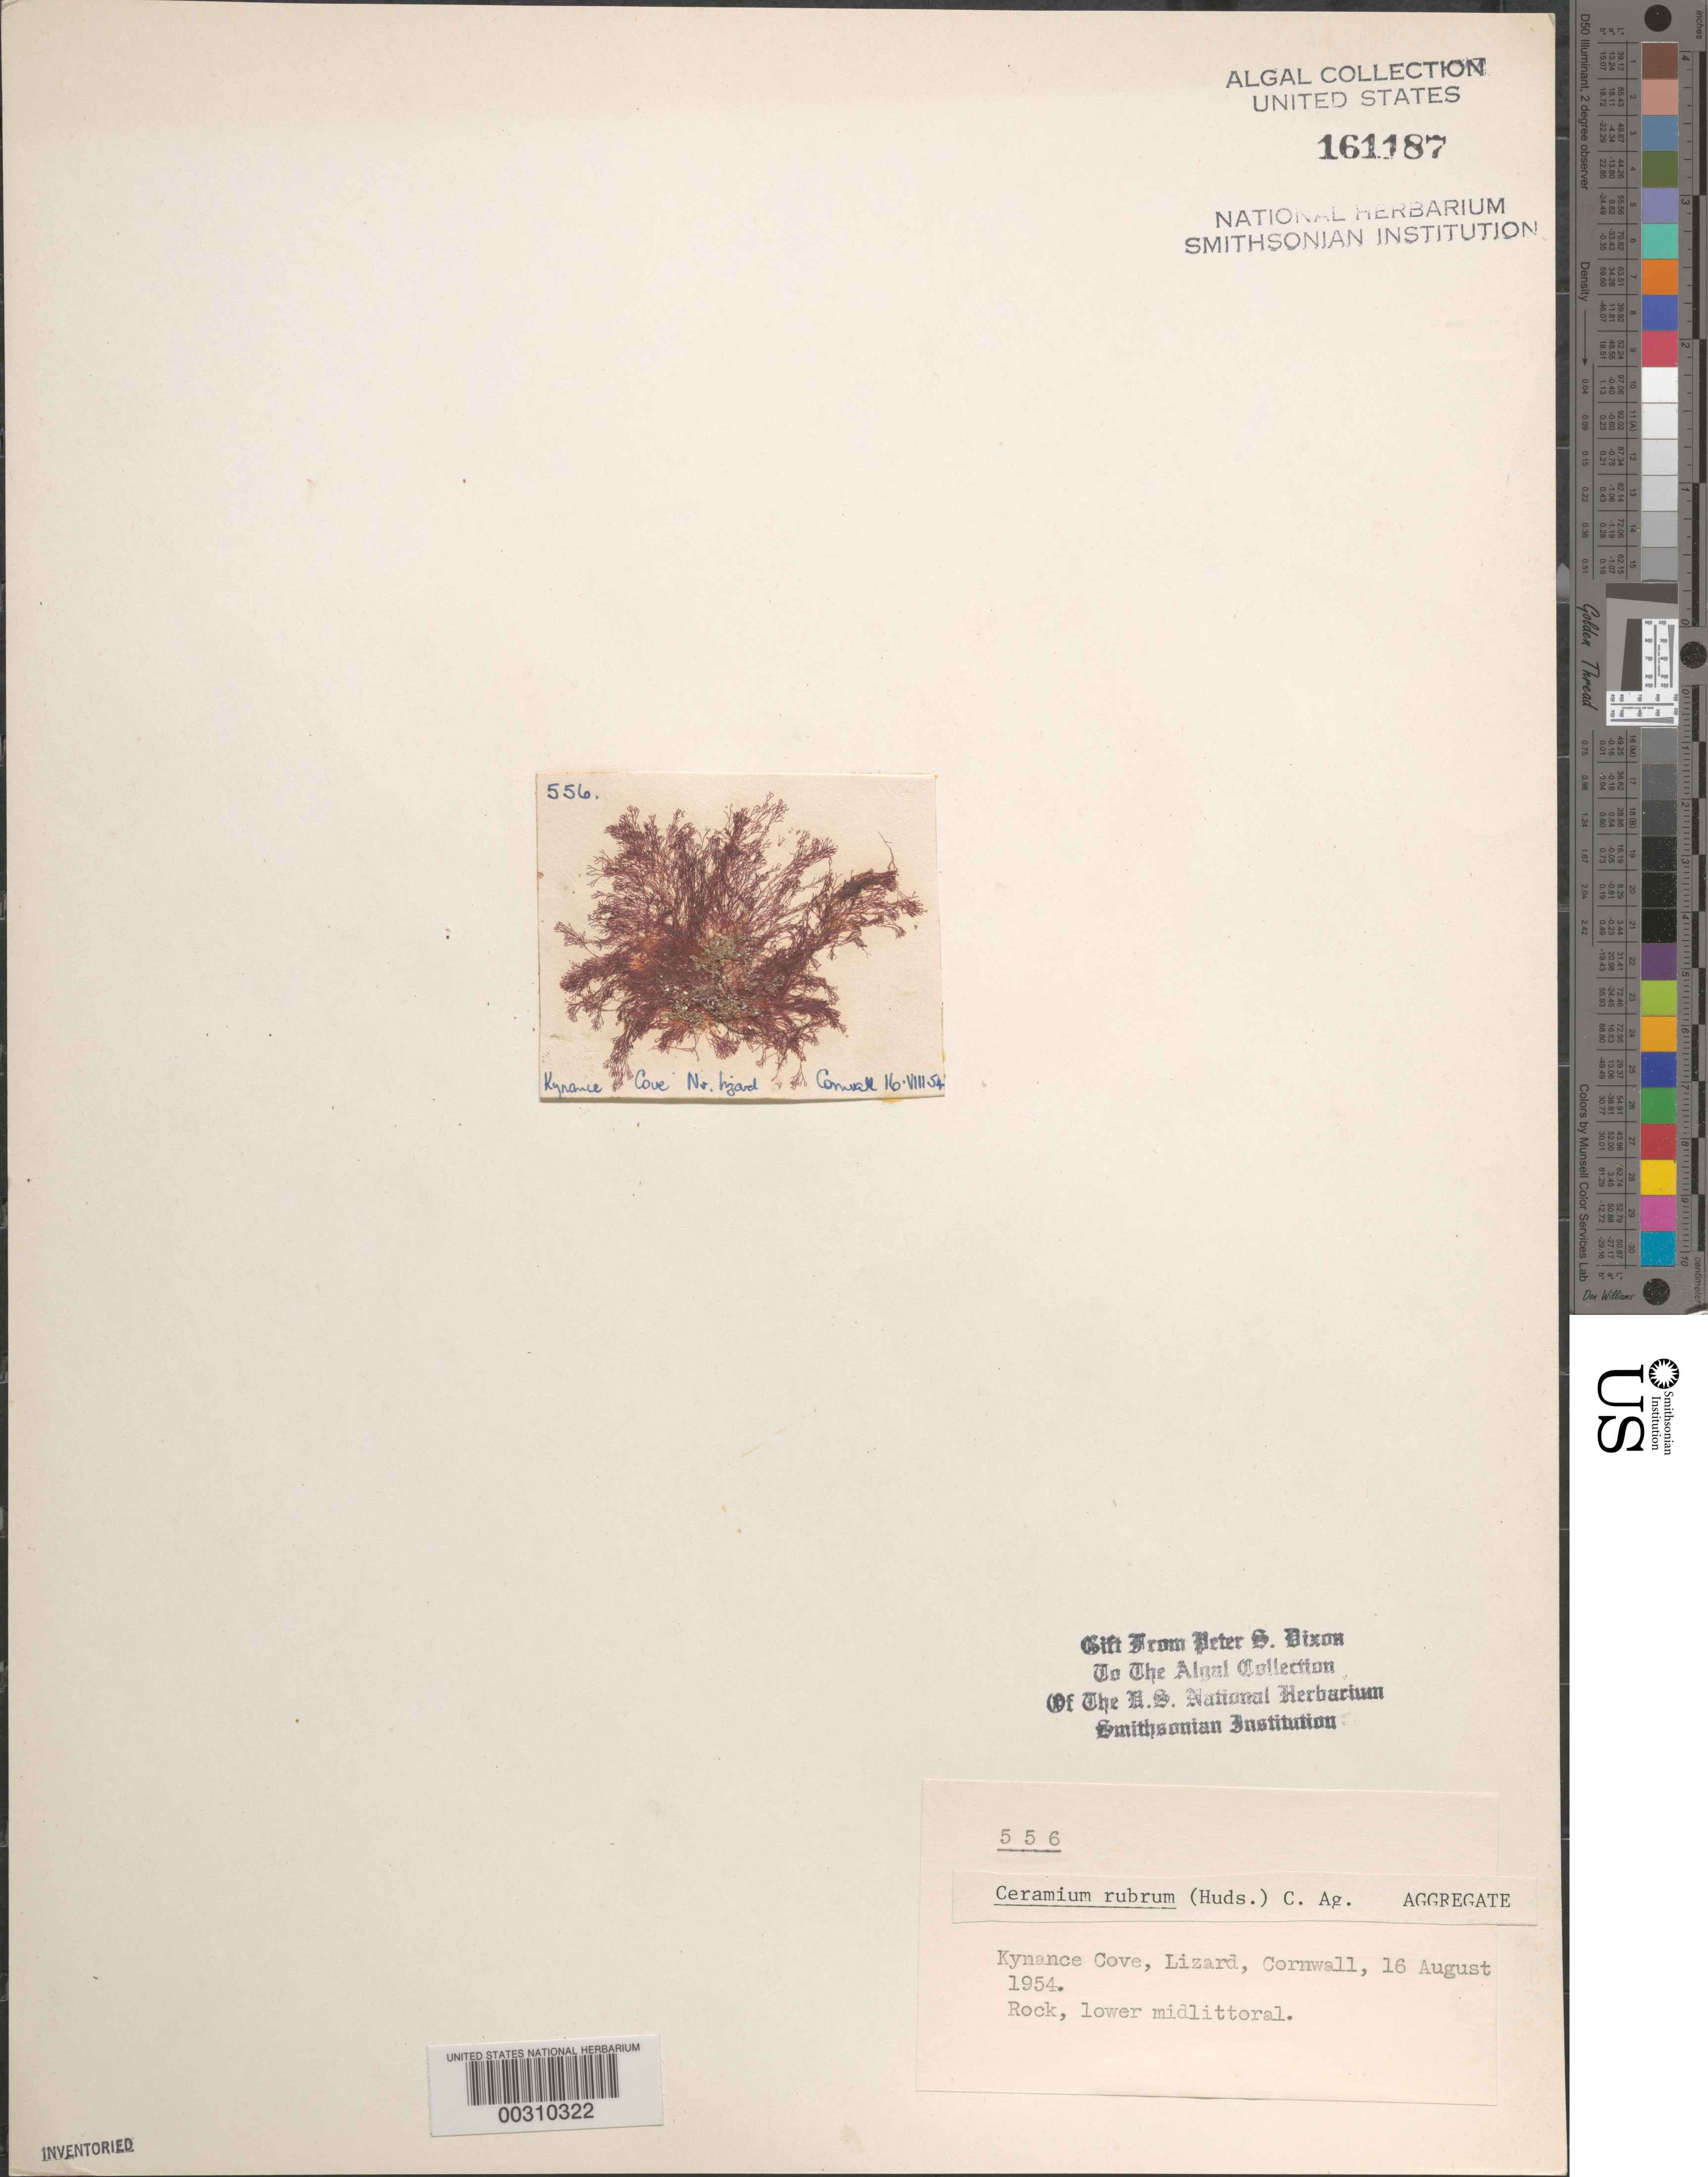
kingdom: Plantae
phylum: Rhodophyta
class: Florideophyceae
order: Ceramiales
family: Ceramiaceae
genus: Ceramium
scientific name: Ceramium rubrum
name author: C. Agardh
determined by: Dixon, P. S.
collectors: P. S. Dixon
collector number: PSD 556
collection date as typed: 16 Aug 1954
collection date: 1954-08-16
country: United Kingdom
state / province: England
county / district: Cornwall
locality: Kynance Cove, Lizard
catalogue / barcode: US 161187